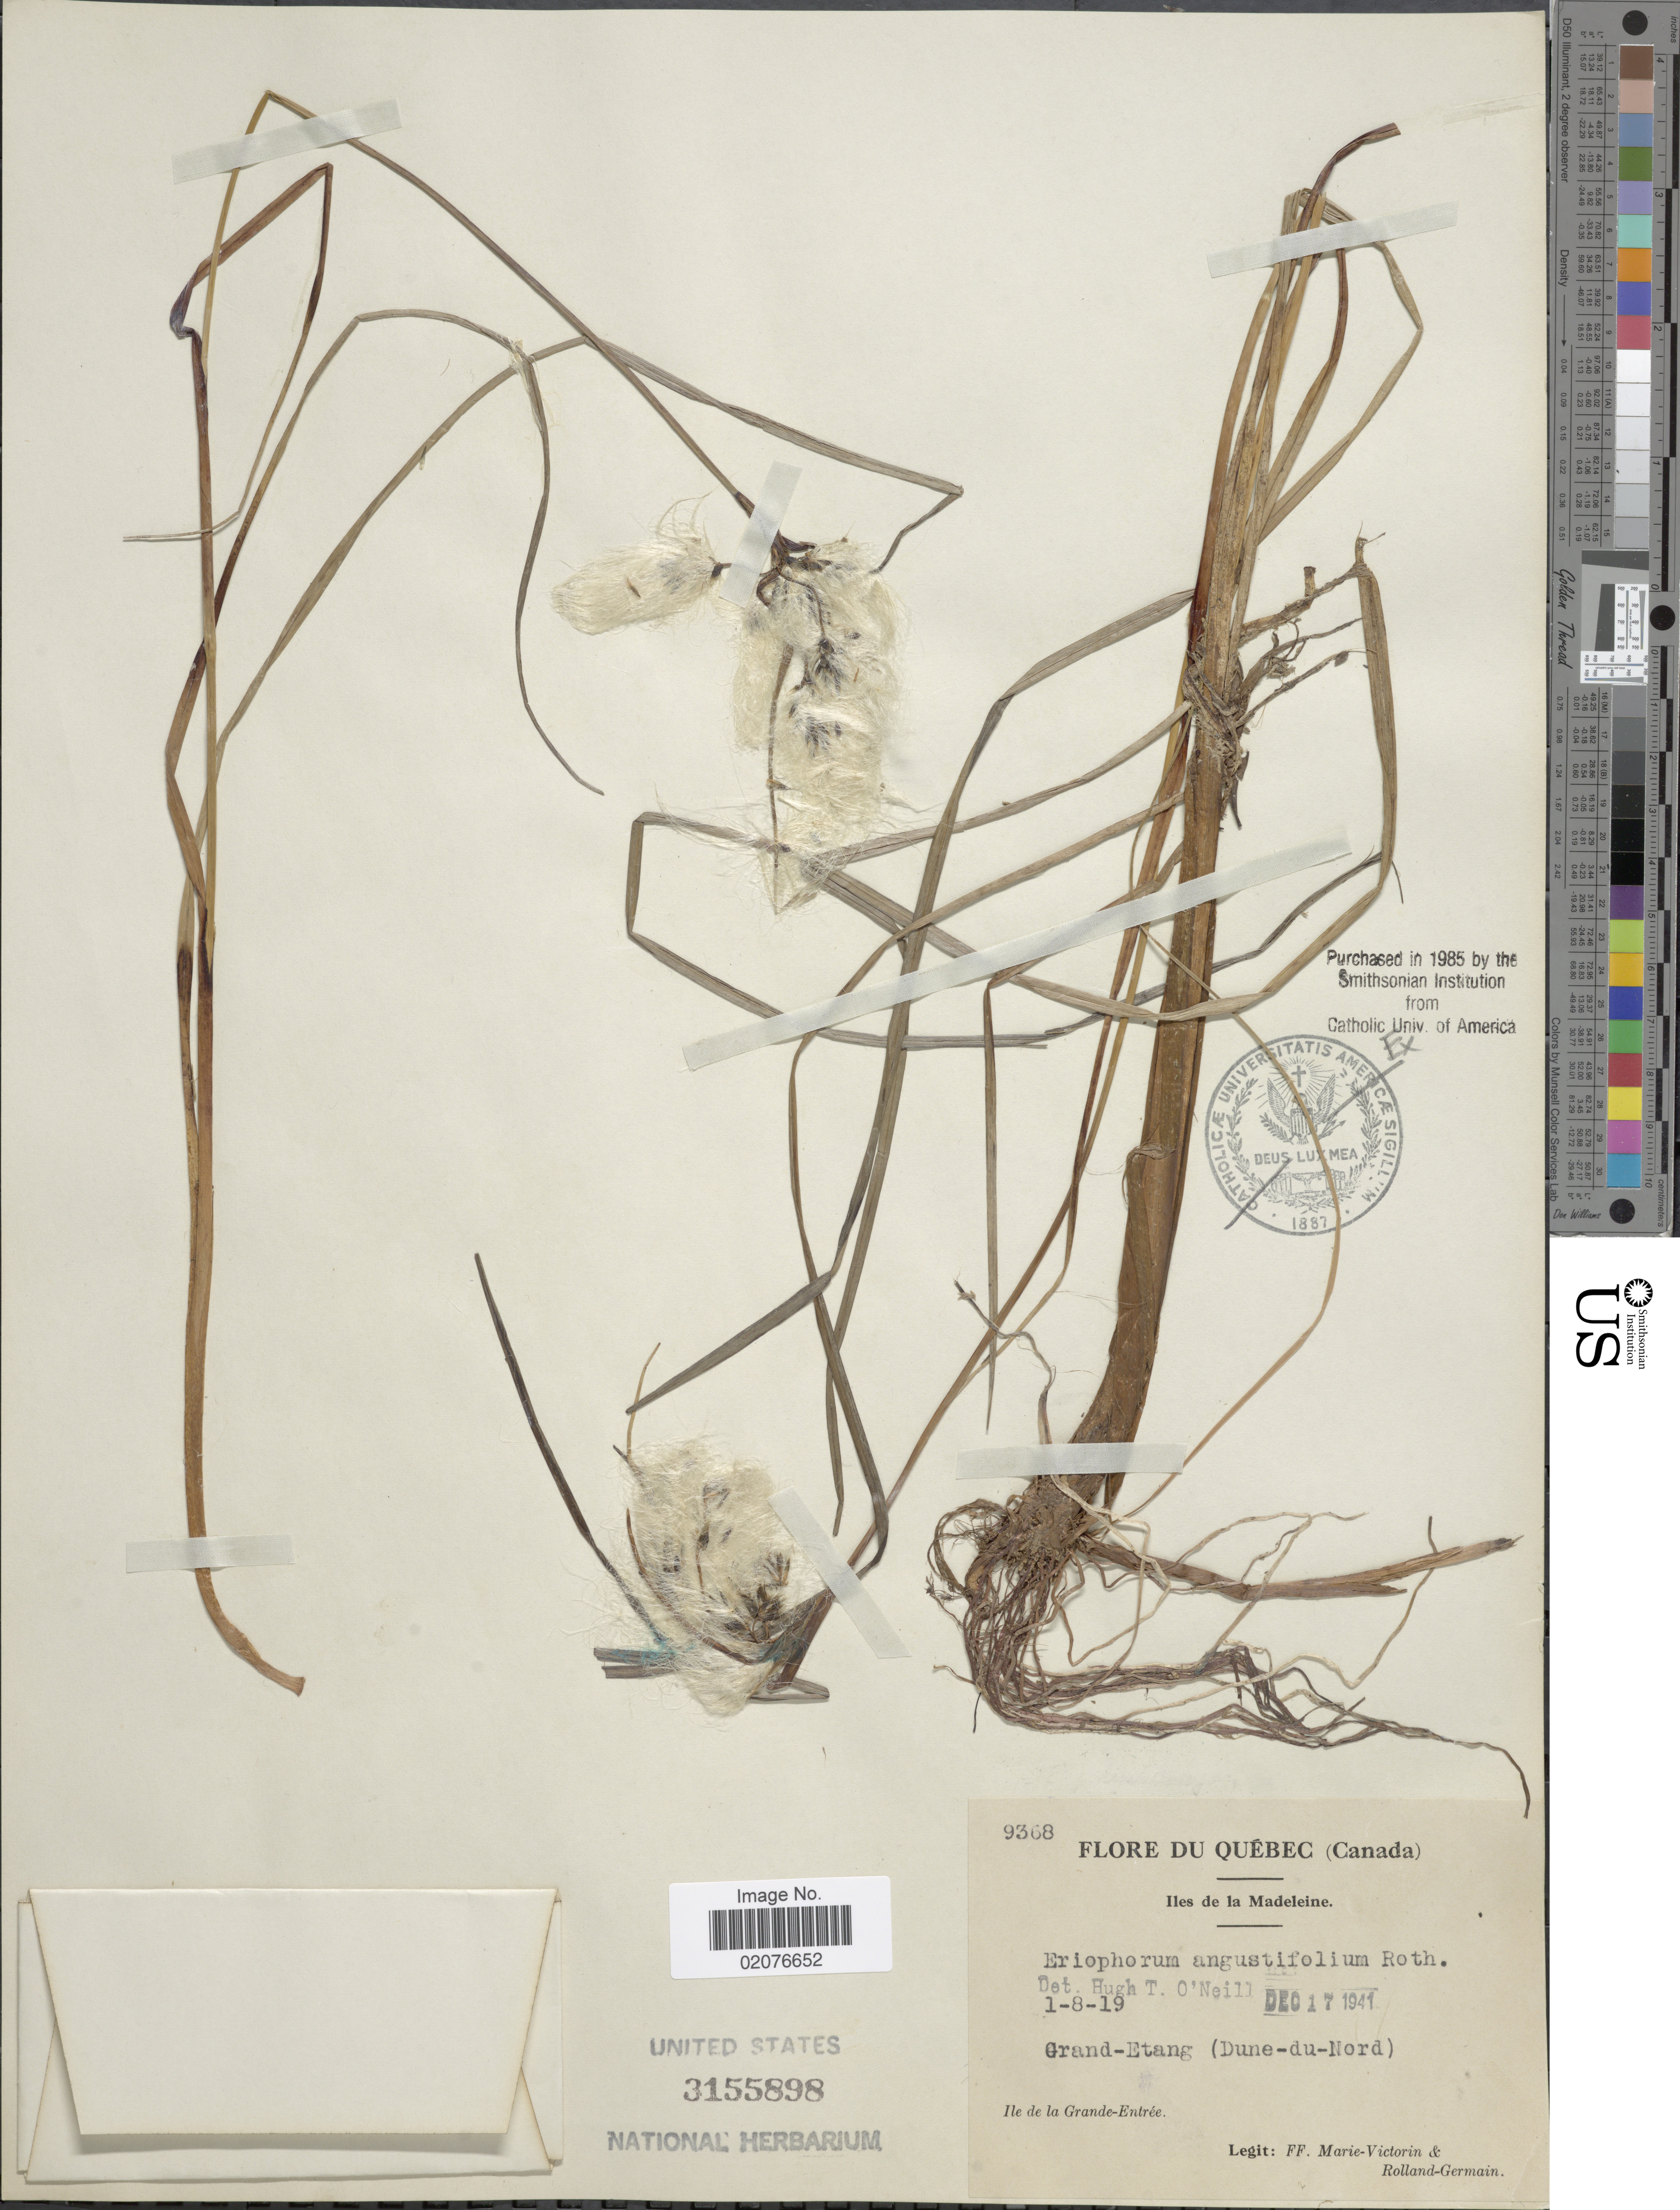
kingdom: Plantae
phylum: Tracheophyta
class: Liliopsida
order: Poales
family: Cyperaceae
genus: Eriophorum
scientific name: Eriophorum angustifolium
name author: Honck.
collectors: F. Marie-Victorin & Rolland-Germain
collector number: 9368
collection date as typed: Transcribed d/m/y: 1/8/19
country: Canada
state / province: Quebec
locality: Ile d de la Madeleine, Grand-Etang (Dune-du-Nord) Ile de la Grande-Entrée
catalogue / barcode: US 3155898